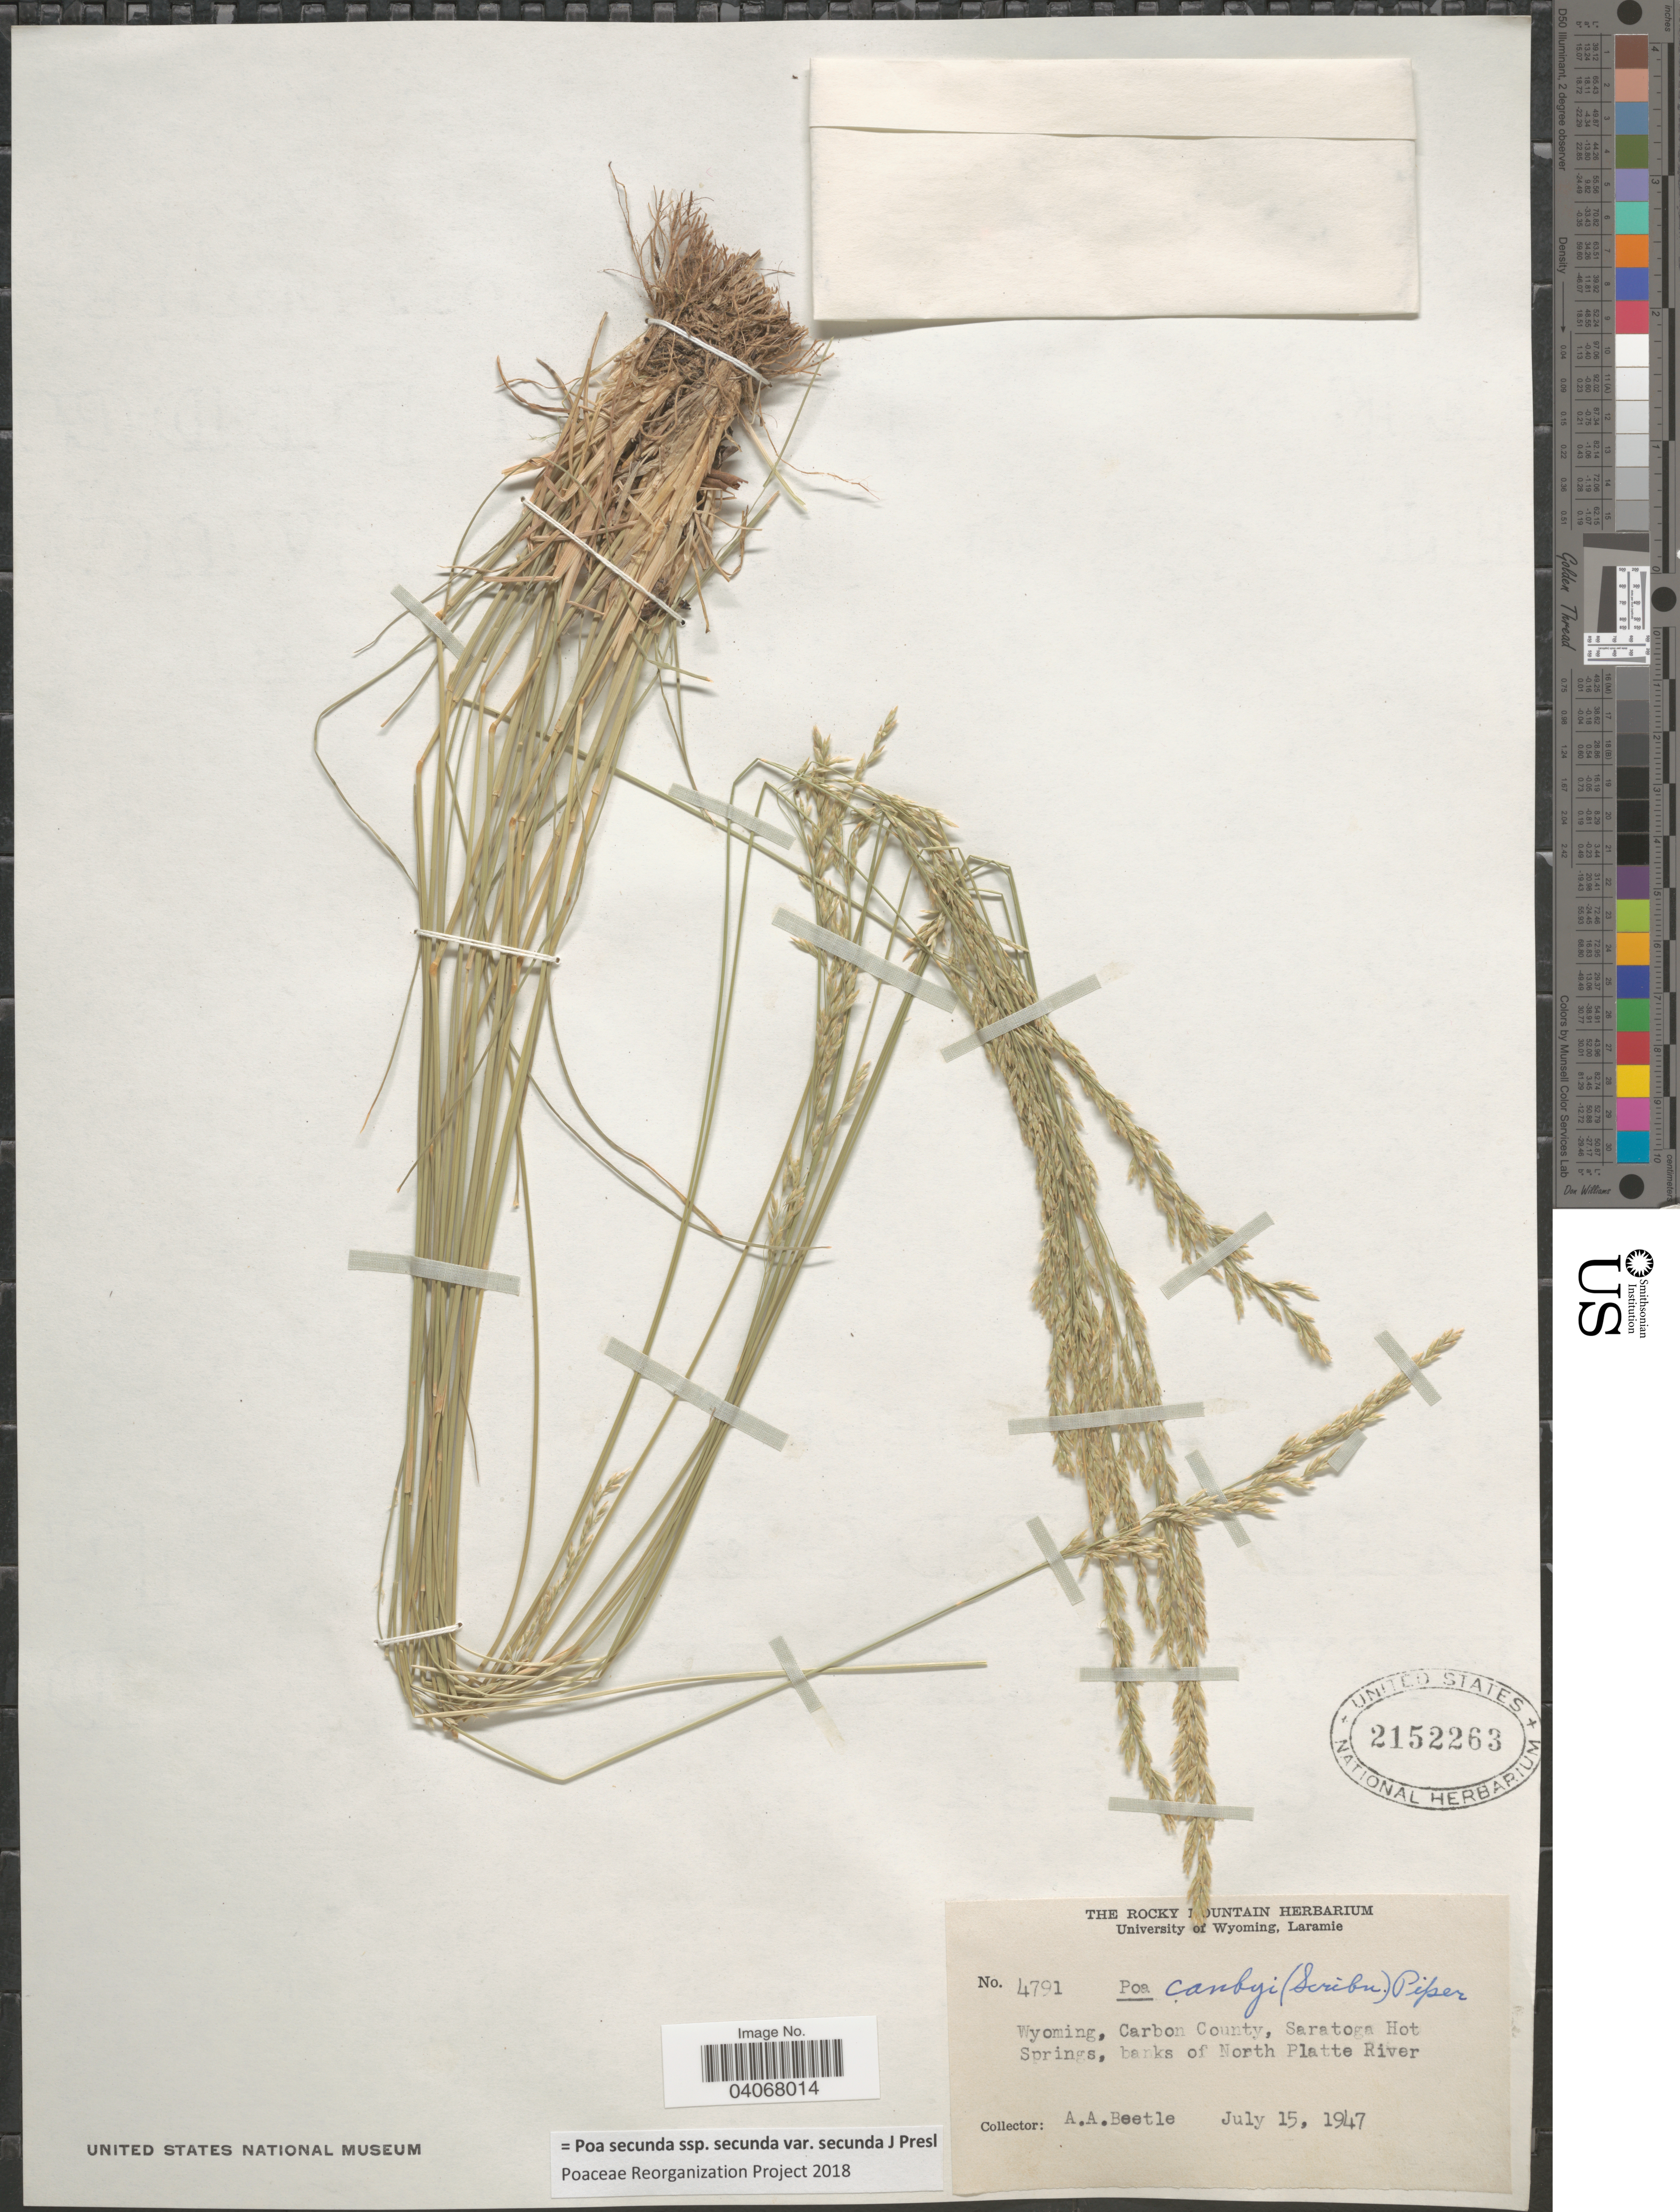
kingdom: Plantae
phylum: Tracheophyta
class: Liliopsida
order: Poales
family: Poaceae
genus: Poa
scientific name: Poa secunda subsp. secunda var. secunda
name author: J. Presl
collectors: A. A. Beetle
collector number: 4791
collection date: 1947-07-15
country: United States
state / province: Wyoming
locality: Carbon County, Saratoga Hot Springs, banks of North Platte River.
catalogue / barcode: US 2152263